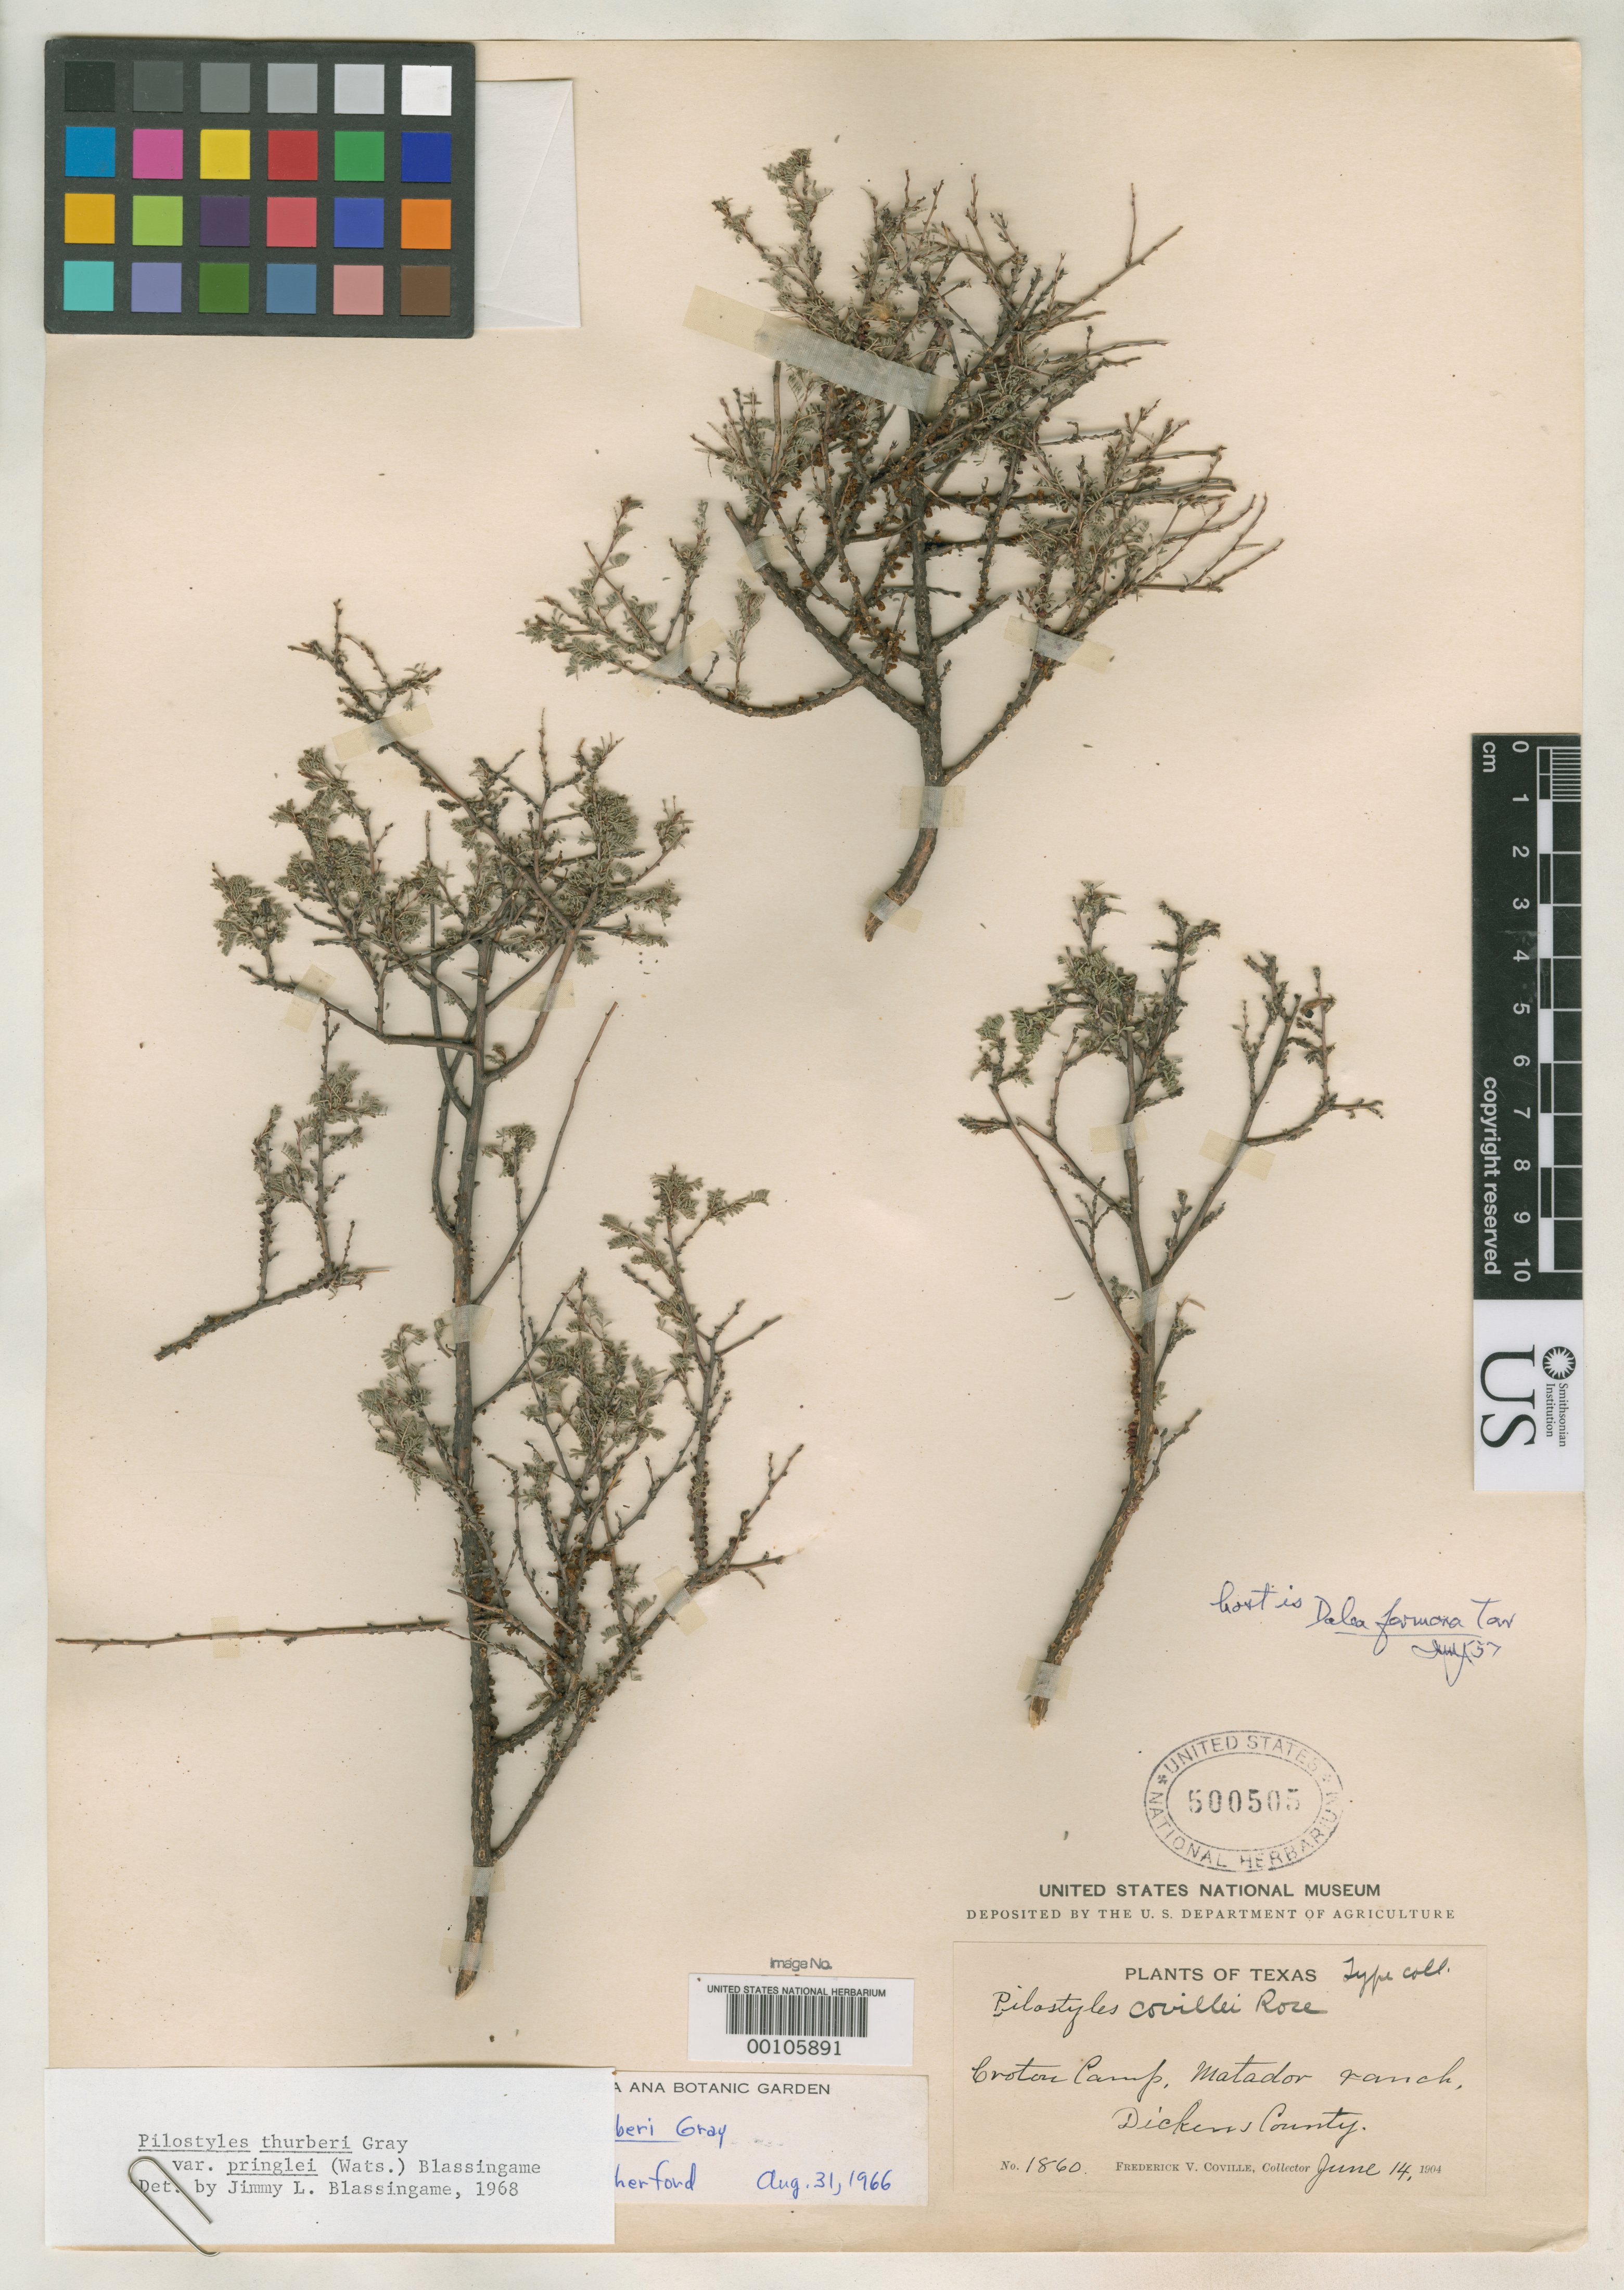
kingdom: Plantae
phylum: Tracheophyta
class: Magnoliopsida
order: Cucurbitales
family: Apodanthaceae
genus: Pilostyles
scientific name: Pilostyles covillei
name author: Rose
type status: Isotype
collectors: F. V. Coville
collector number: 1860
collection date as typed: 14 Jun 1904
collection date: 1904-06-14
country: United States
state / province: Texas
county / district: Dickens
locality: Croton camp, Matador Ranch.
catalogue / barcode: US 500505